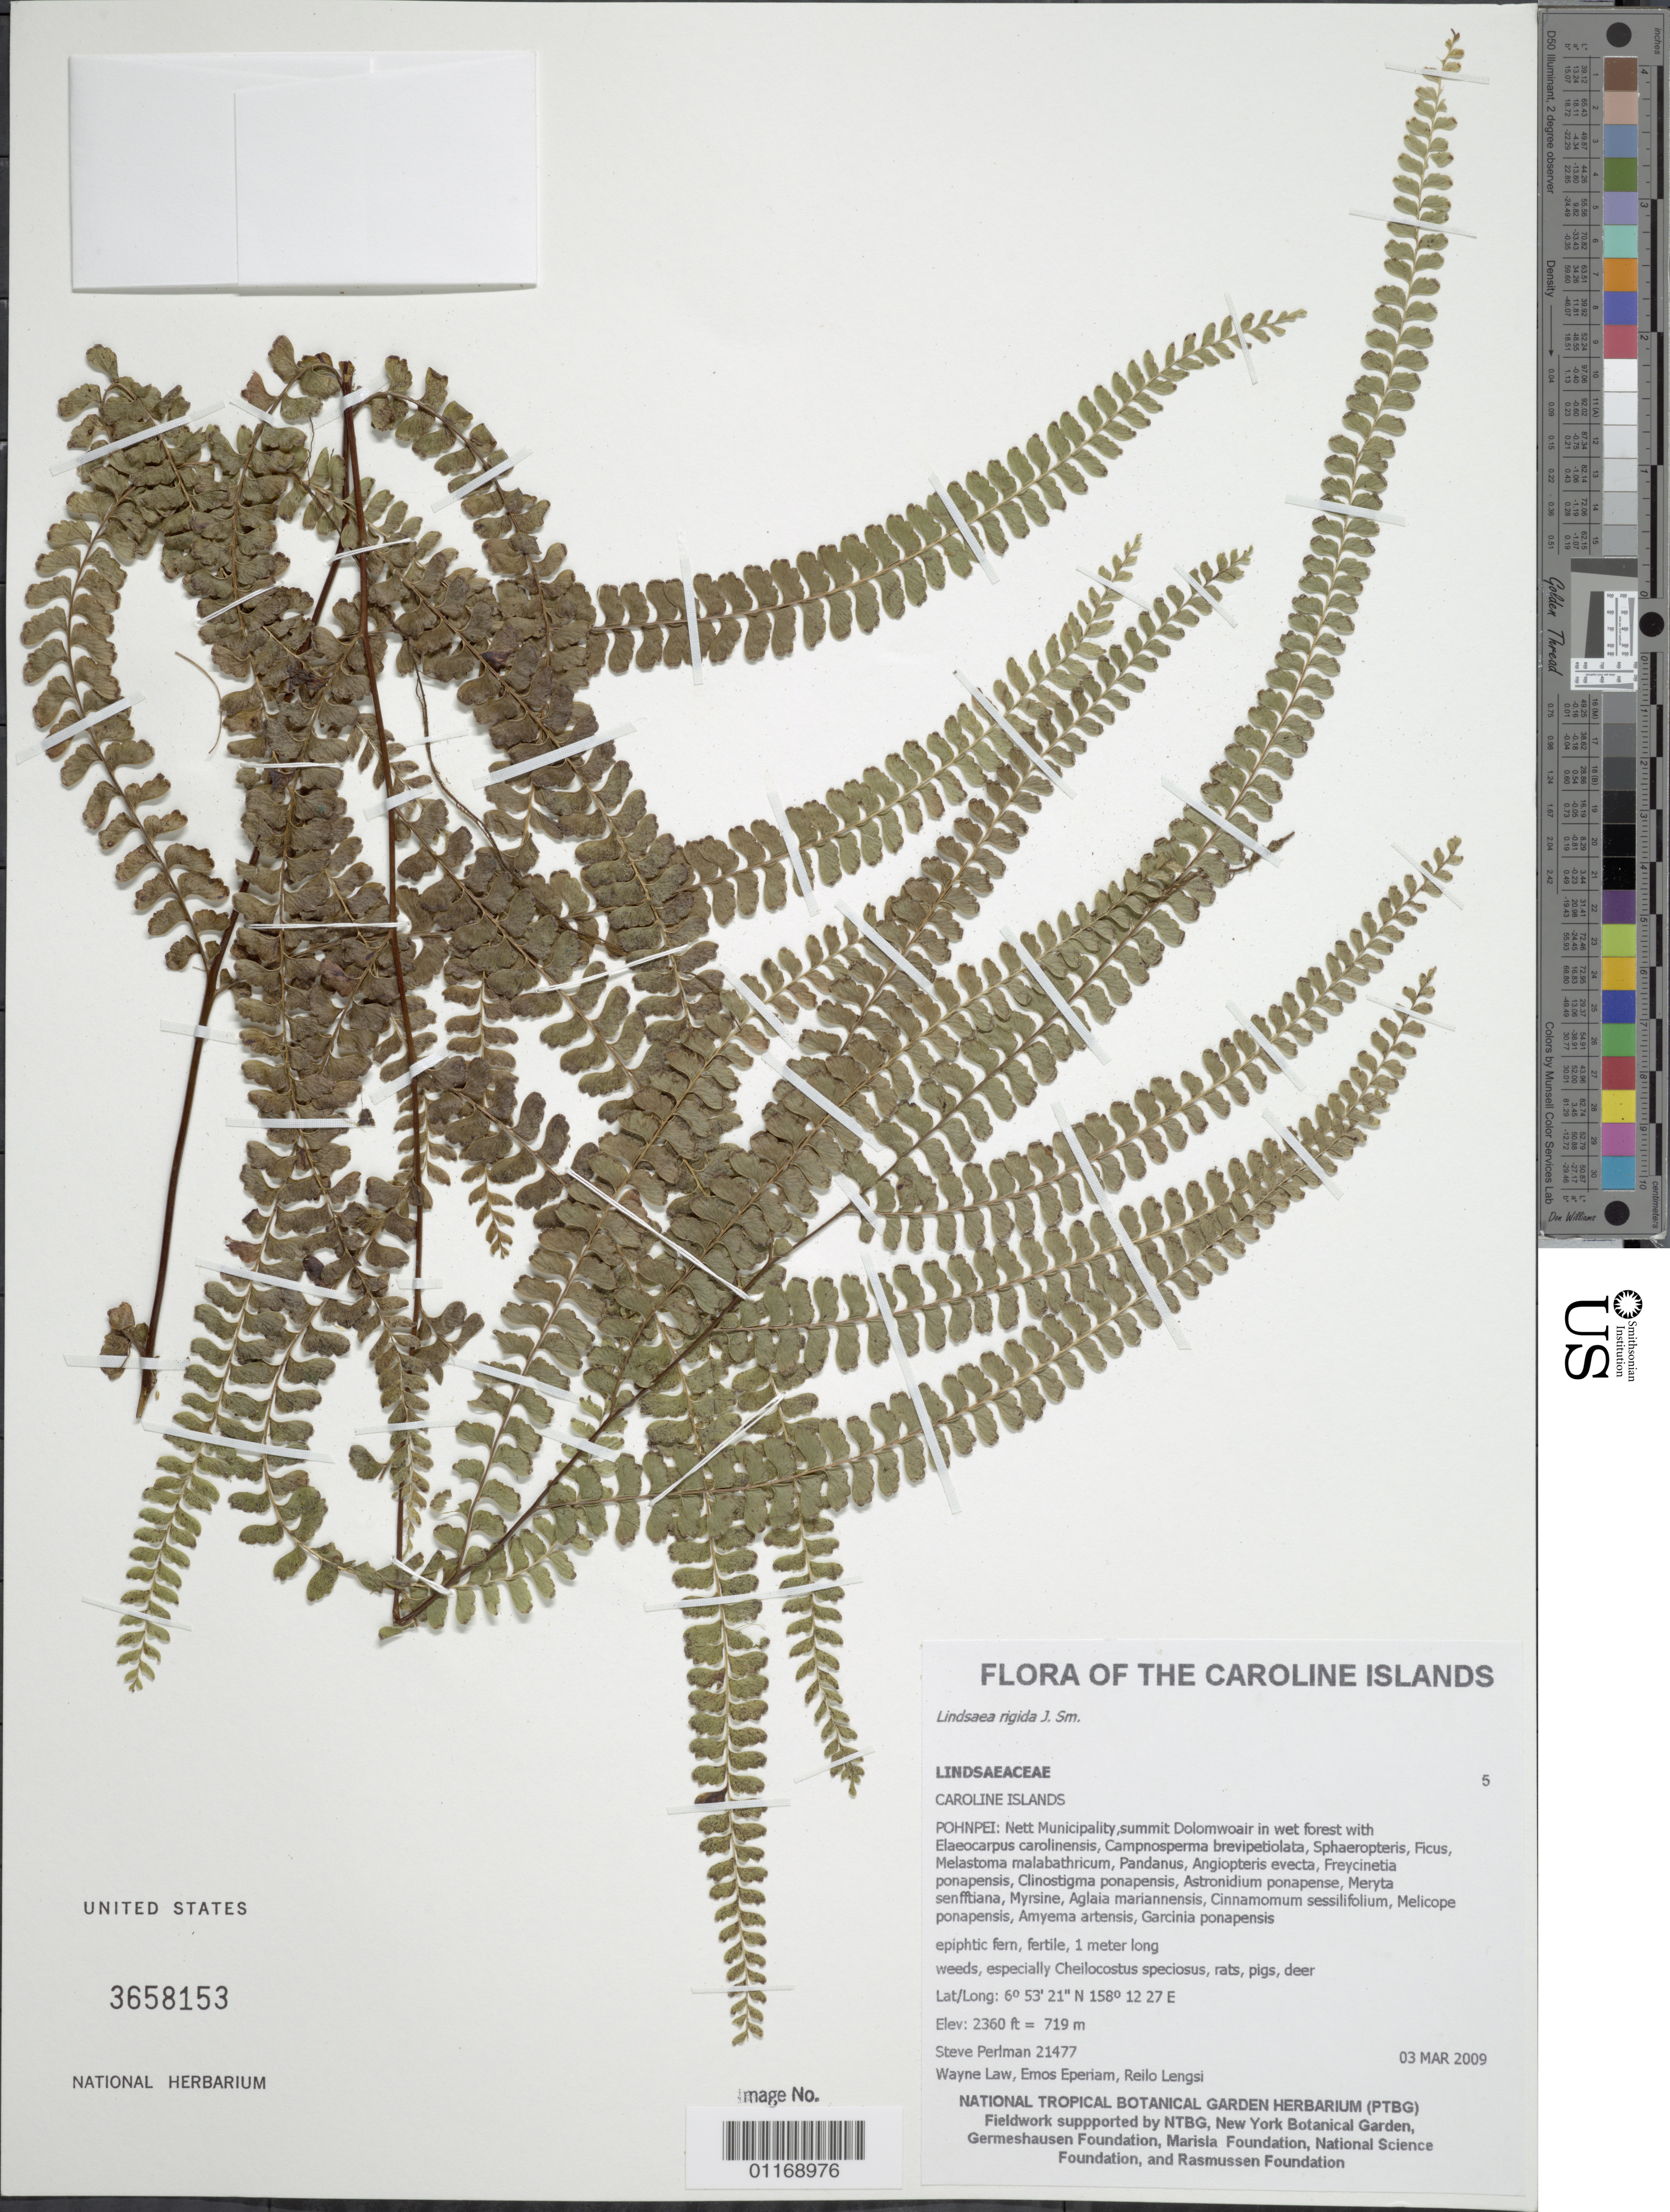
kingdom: Plantae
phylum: Tracheophyta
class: Polypodiopsida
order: Polypodiales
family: Lindsaeaceae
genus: Lindsaea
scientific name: Lindsaea rigida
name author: J. Sm.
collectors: S. P. Perlman, P. Eperiam, W. Law & R. Lengsi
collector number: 21477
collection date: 2009-03-03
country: Micronesia, Federated States of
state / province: Pohnpei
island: Pohnpei [Ponape]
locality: Nett Municipality, summit Dolomwoair.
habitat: Wet forest.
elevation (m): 719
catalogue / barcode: US 3658153